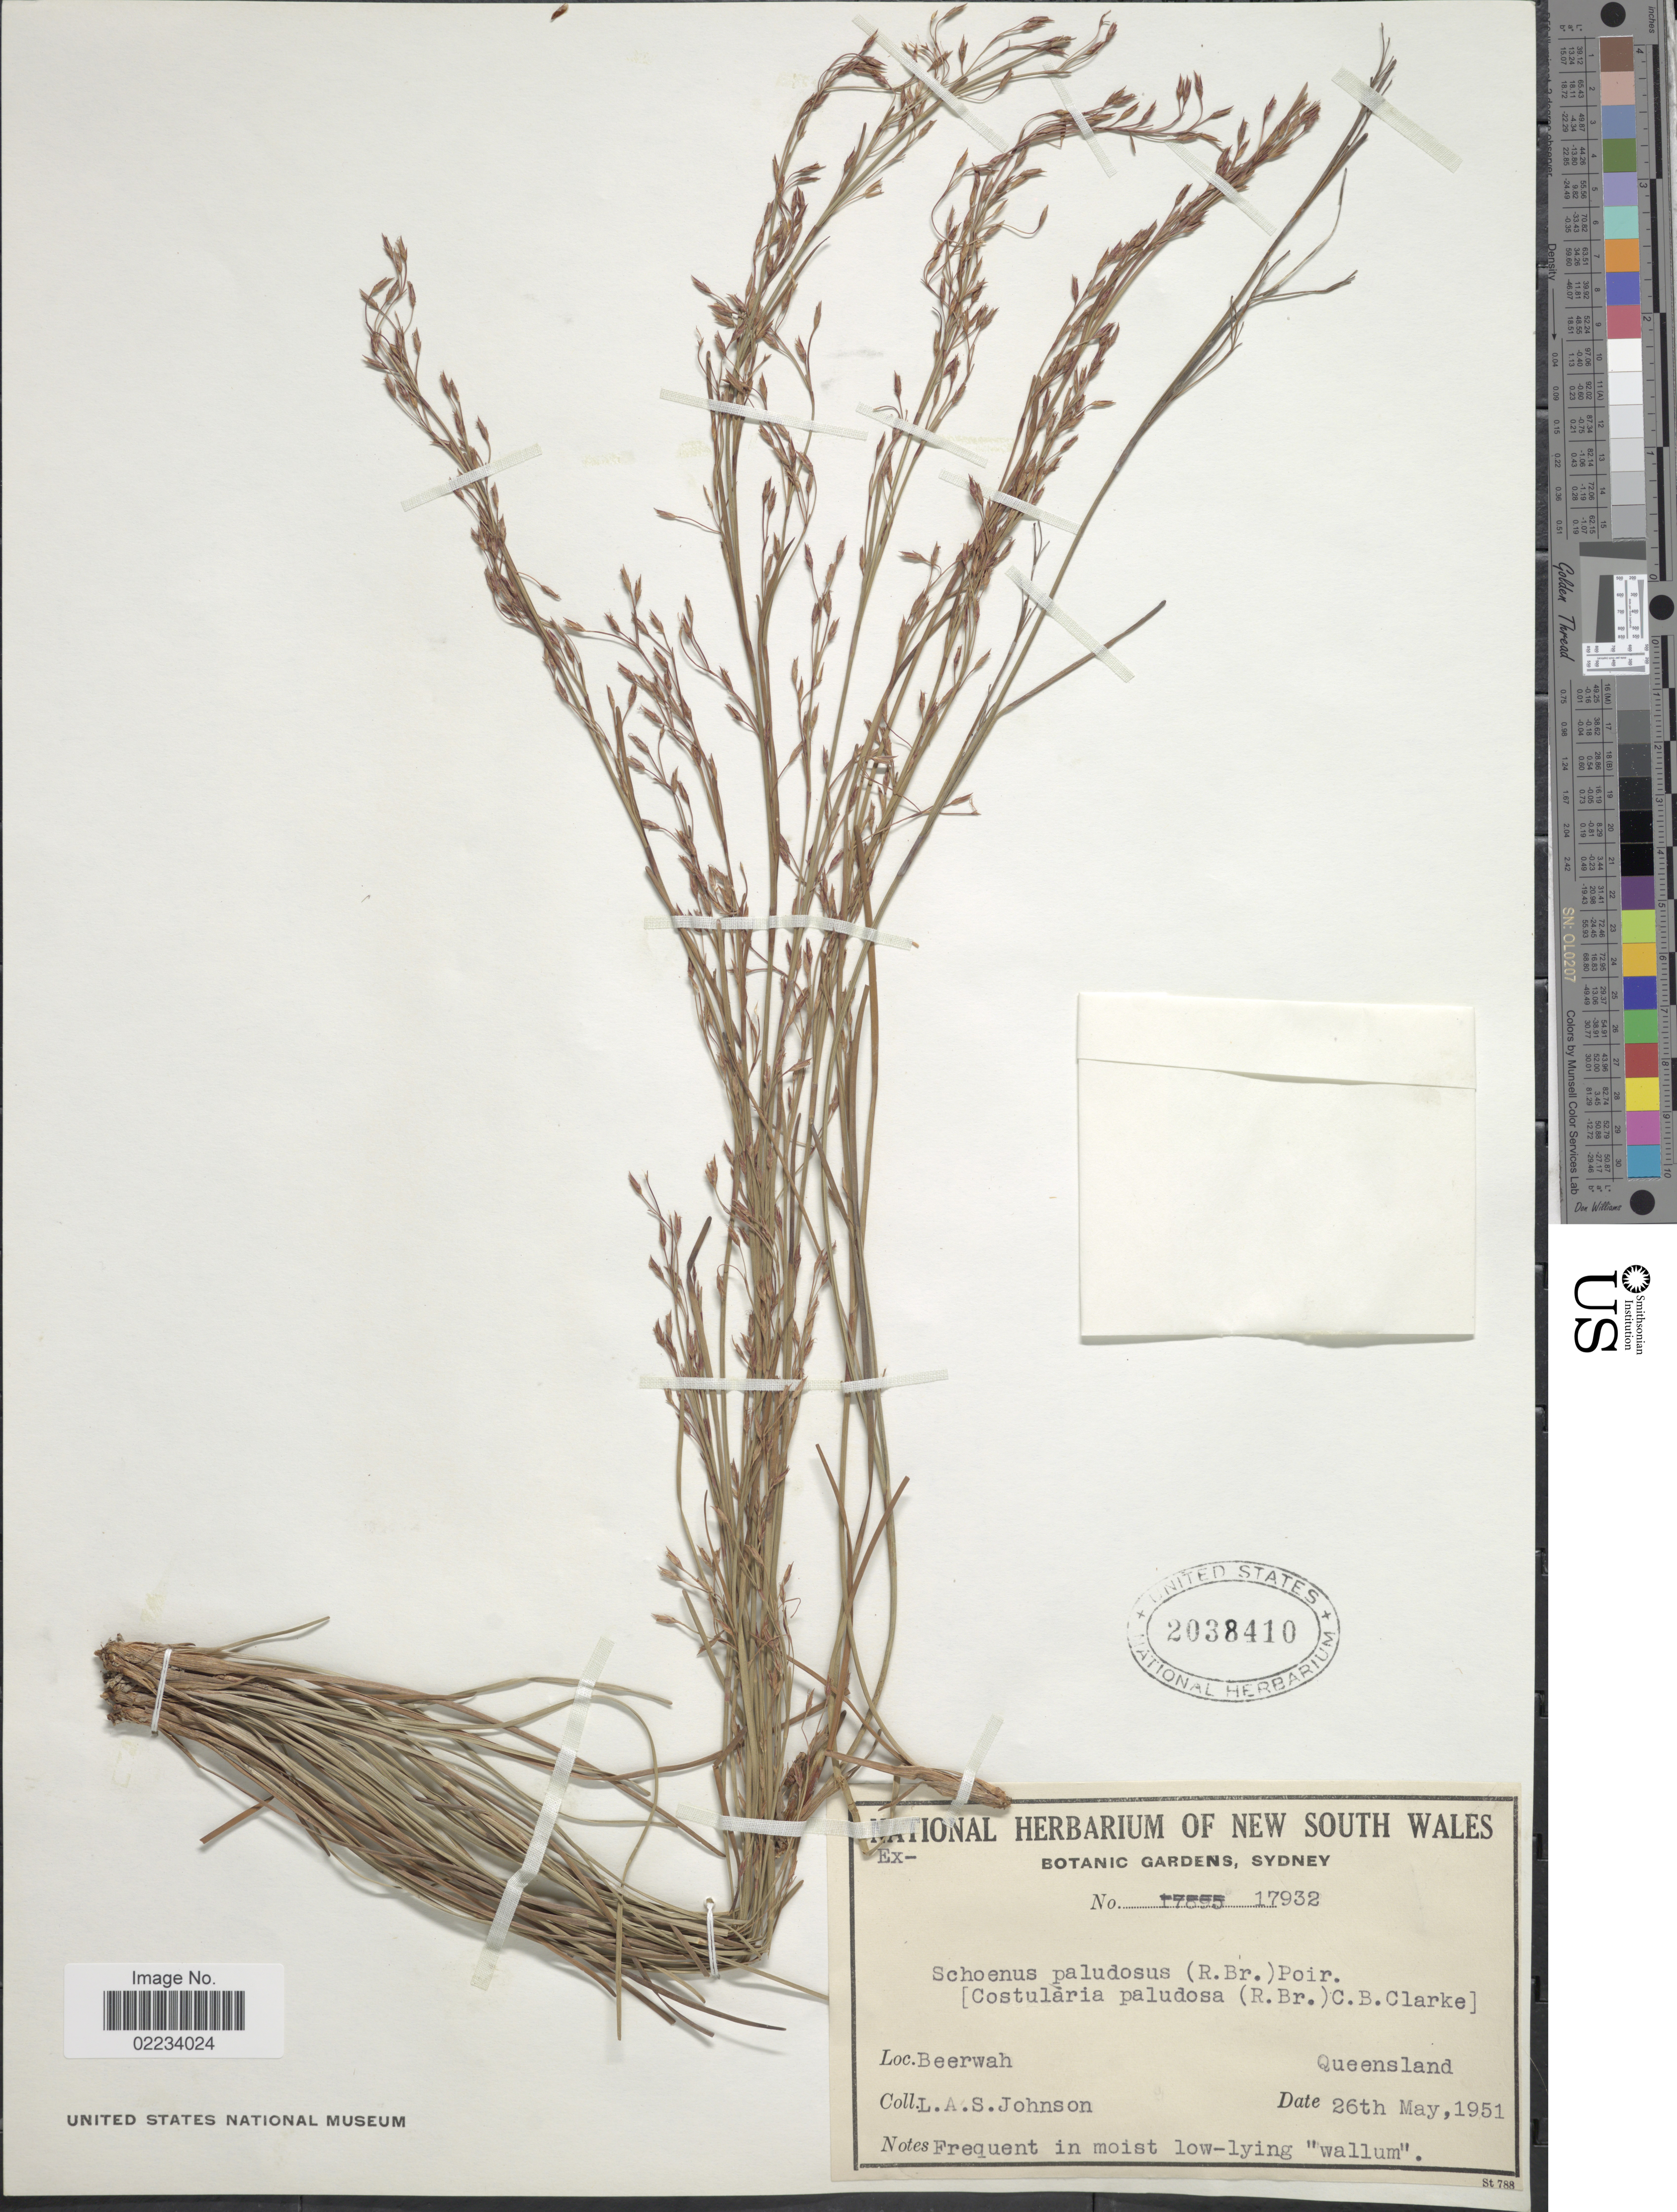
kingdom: Plantae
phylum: Tracheophyta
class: Liliopsida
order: Poales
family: Cyperaceae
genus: Anthelepis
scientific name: Anthelepis paludosa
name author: (R. Br.) R.L. Barrett et al.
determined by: Strong, Mark T., (BOT), Smithsonian Institution - National Museum of Natural History (UNITED STATES)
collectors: L. A. S. Johnson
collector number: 17932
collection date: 1951-05-26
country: Australia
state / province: Queensland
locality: Beerwah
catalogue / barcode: US 2038410